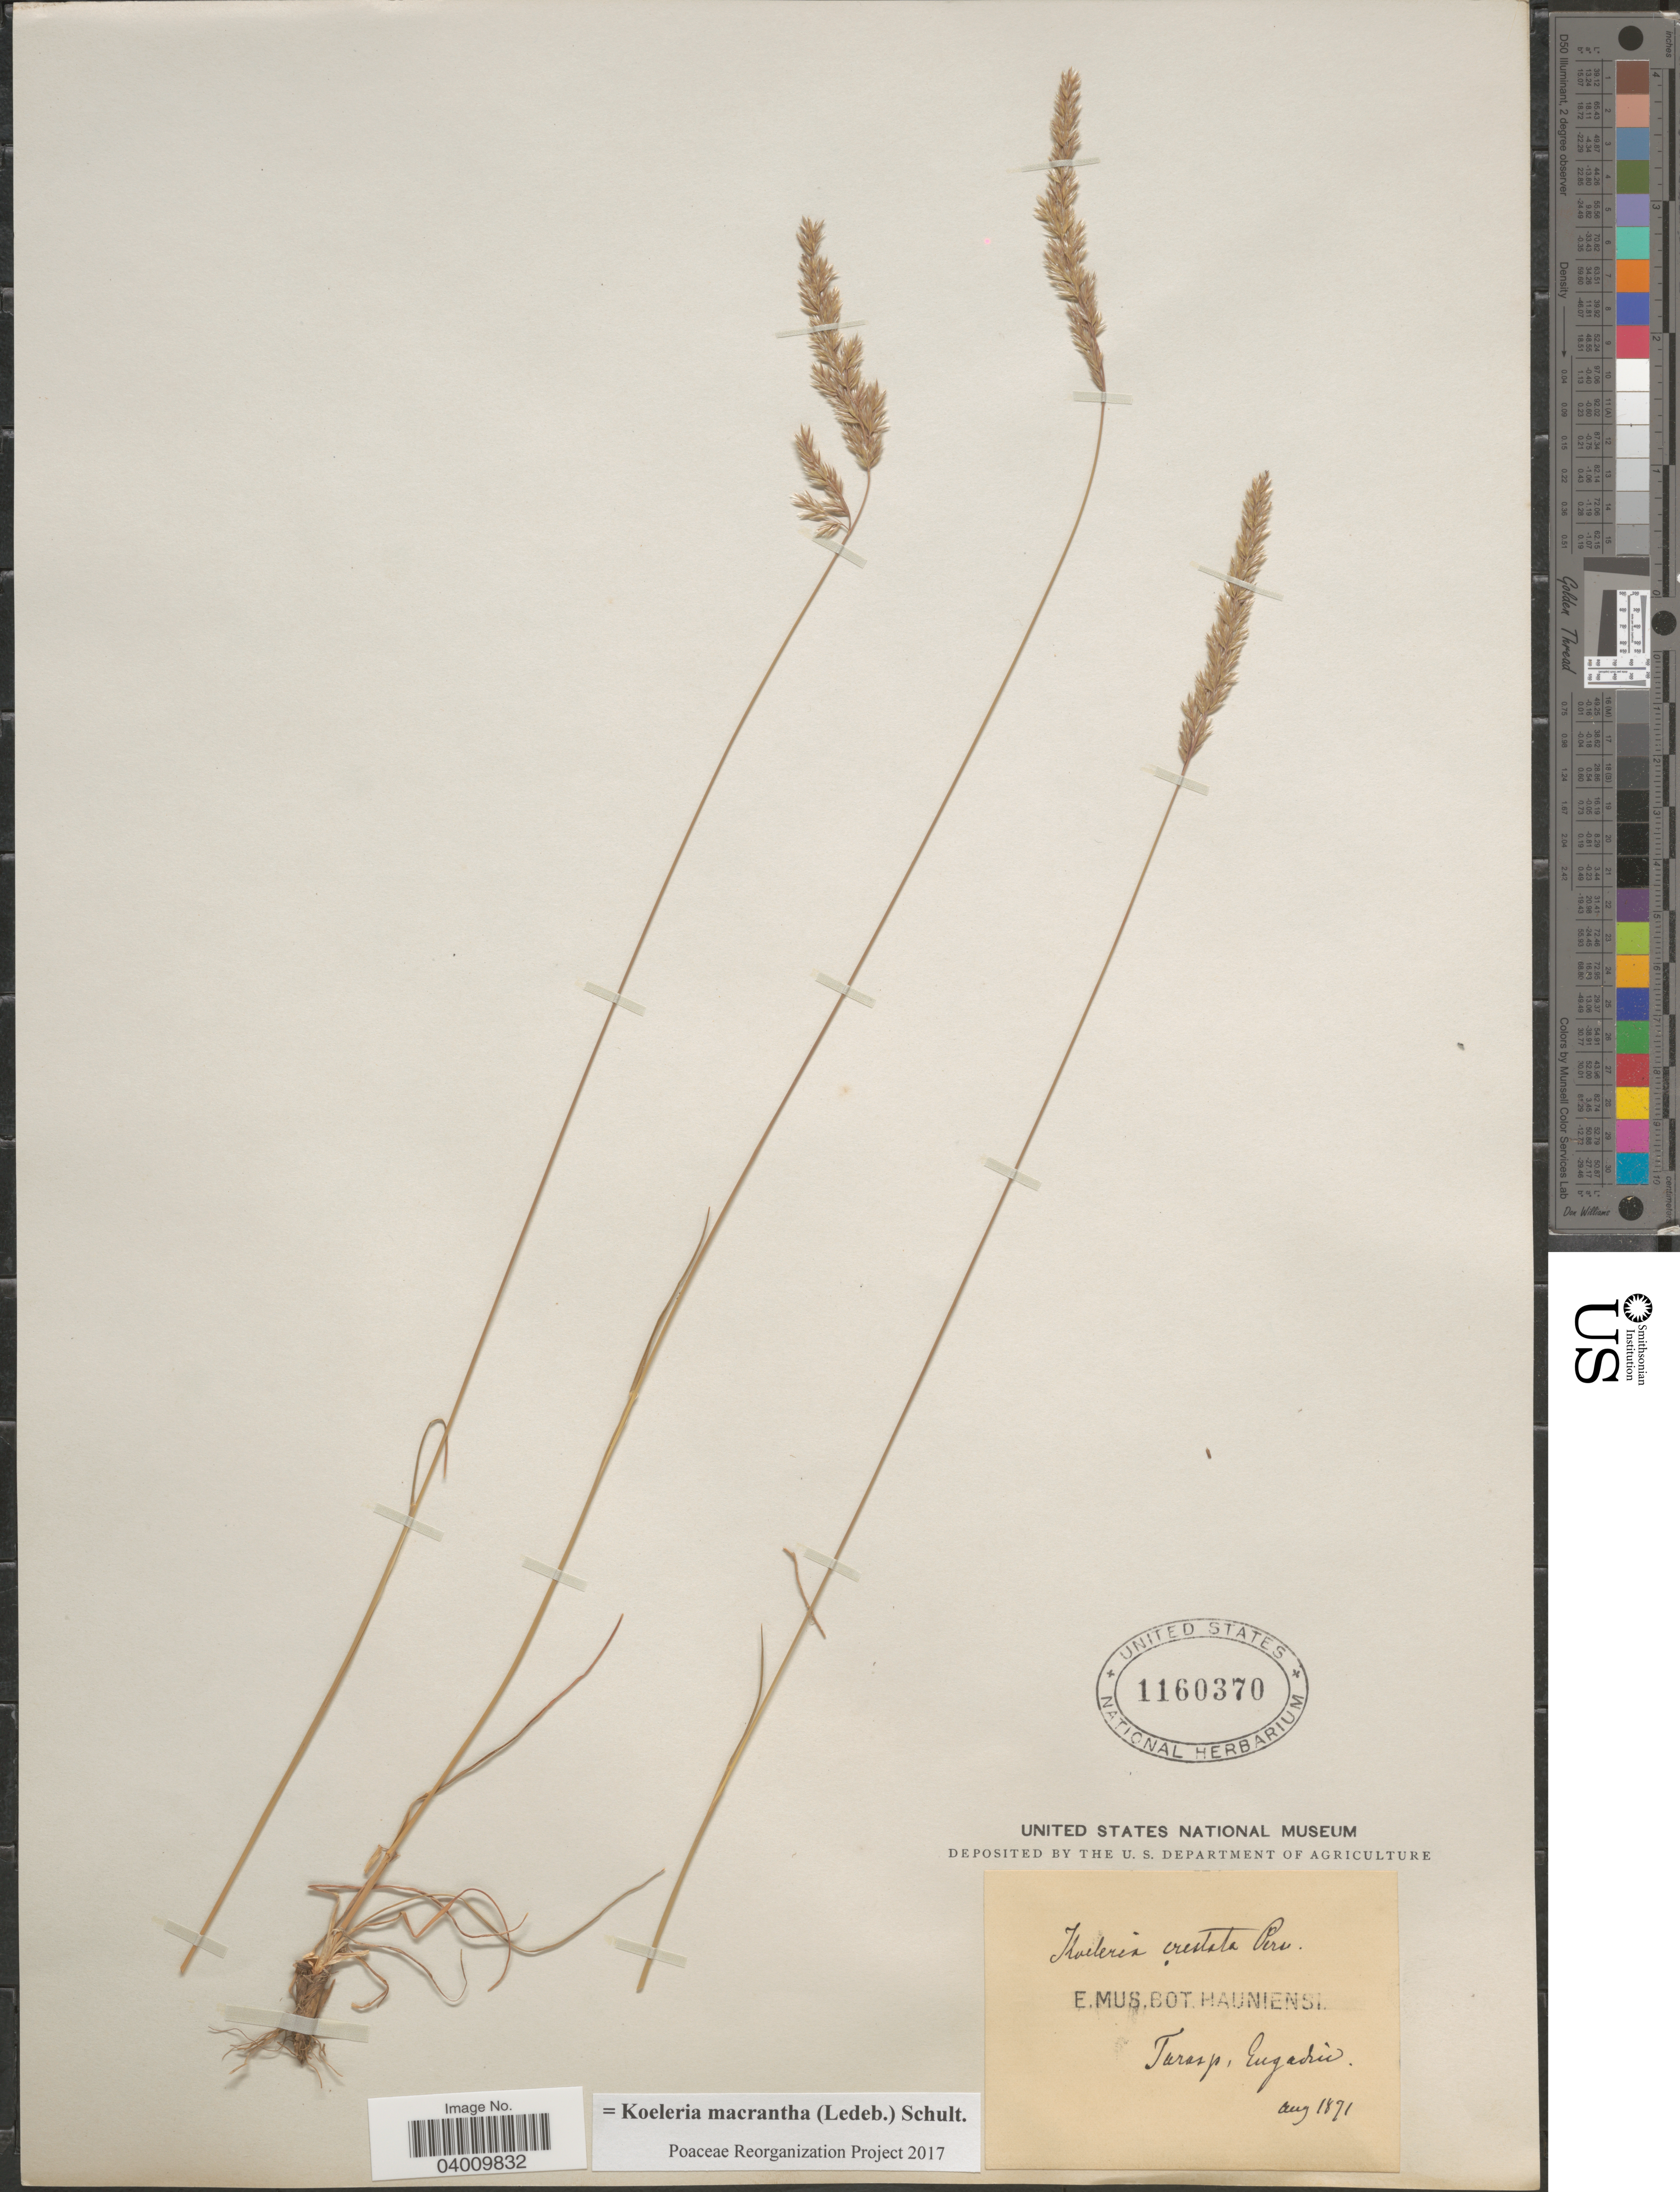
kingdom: Plantae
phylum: Tracheophyta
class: Liliopsida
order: Poales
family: Poaceae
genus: Koeleria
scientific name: Koeleria macrantha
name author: (Ledeb.) Schult.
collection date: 1871-08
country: Germany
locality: Tarasp, Engadine.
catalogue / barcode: US 1160370